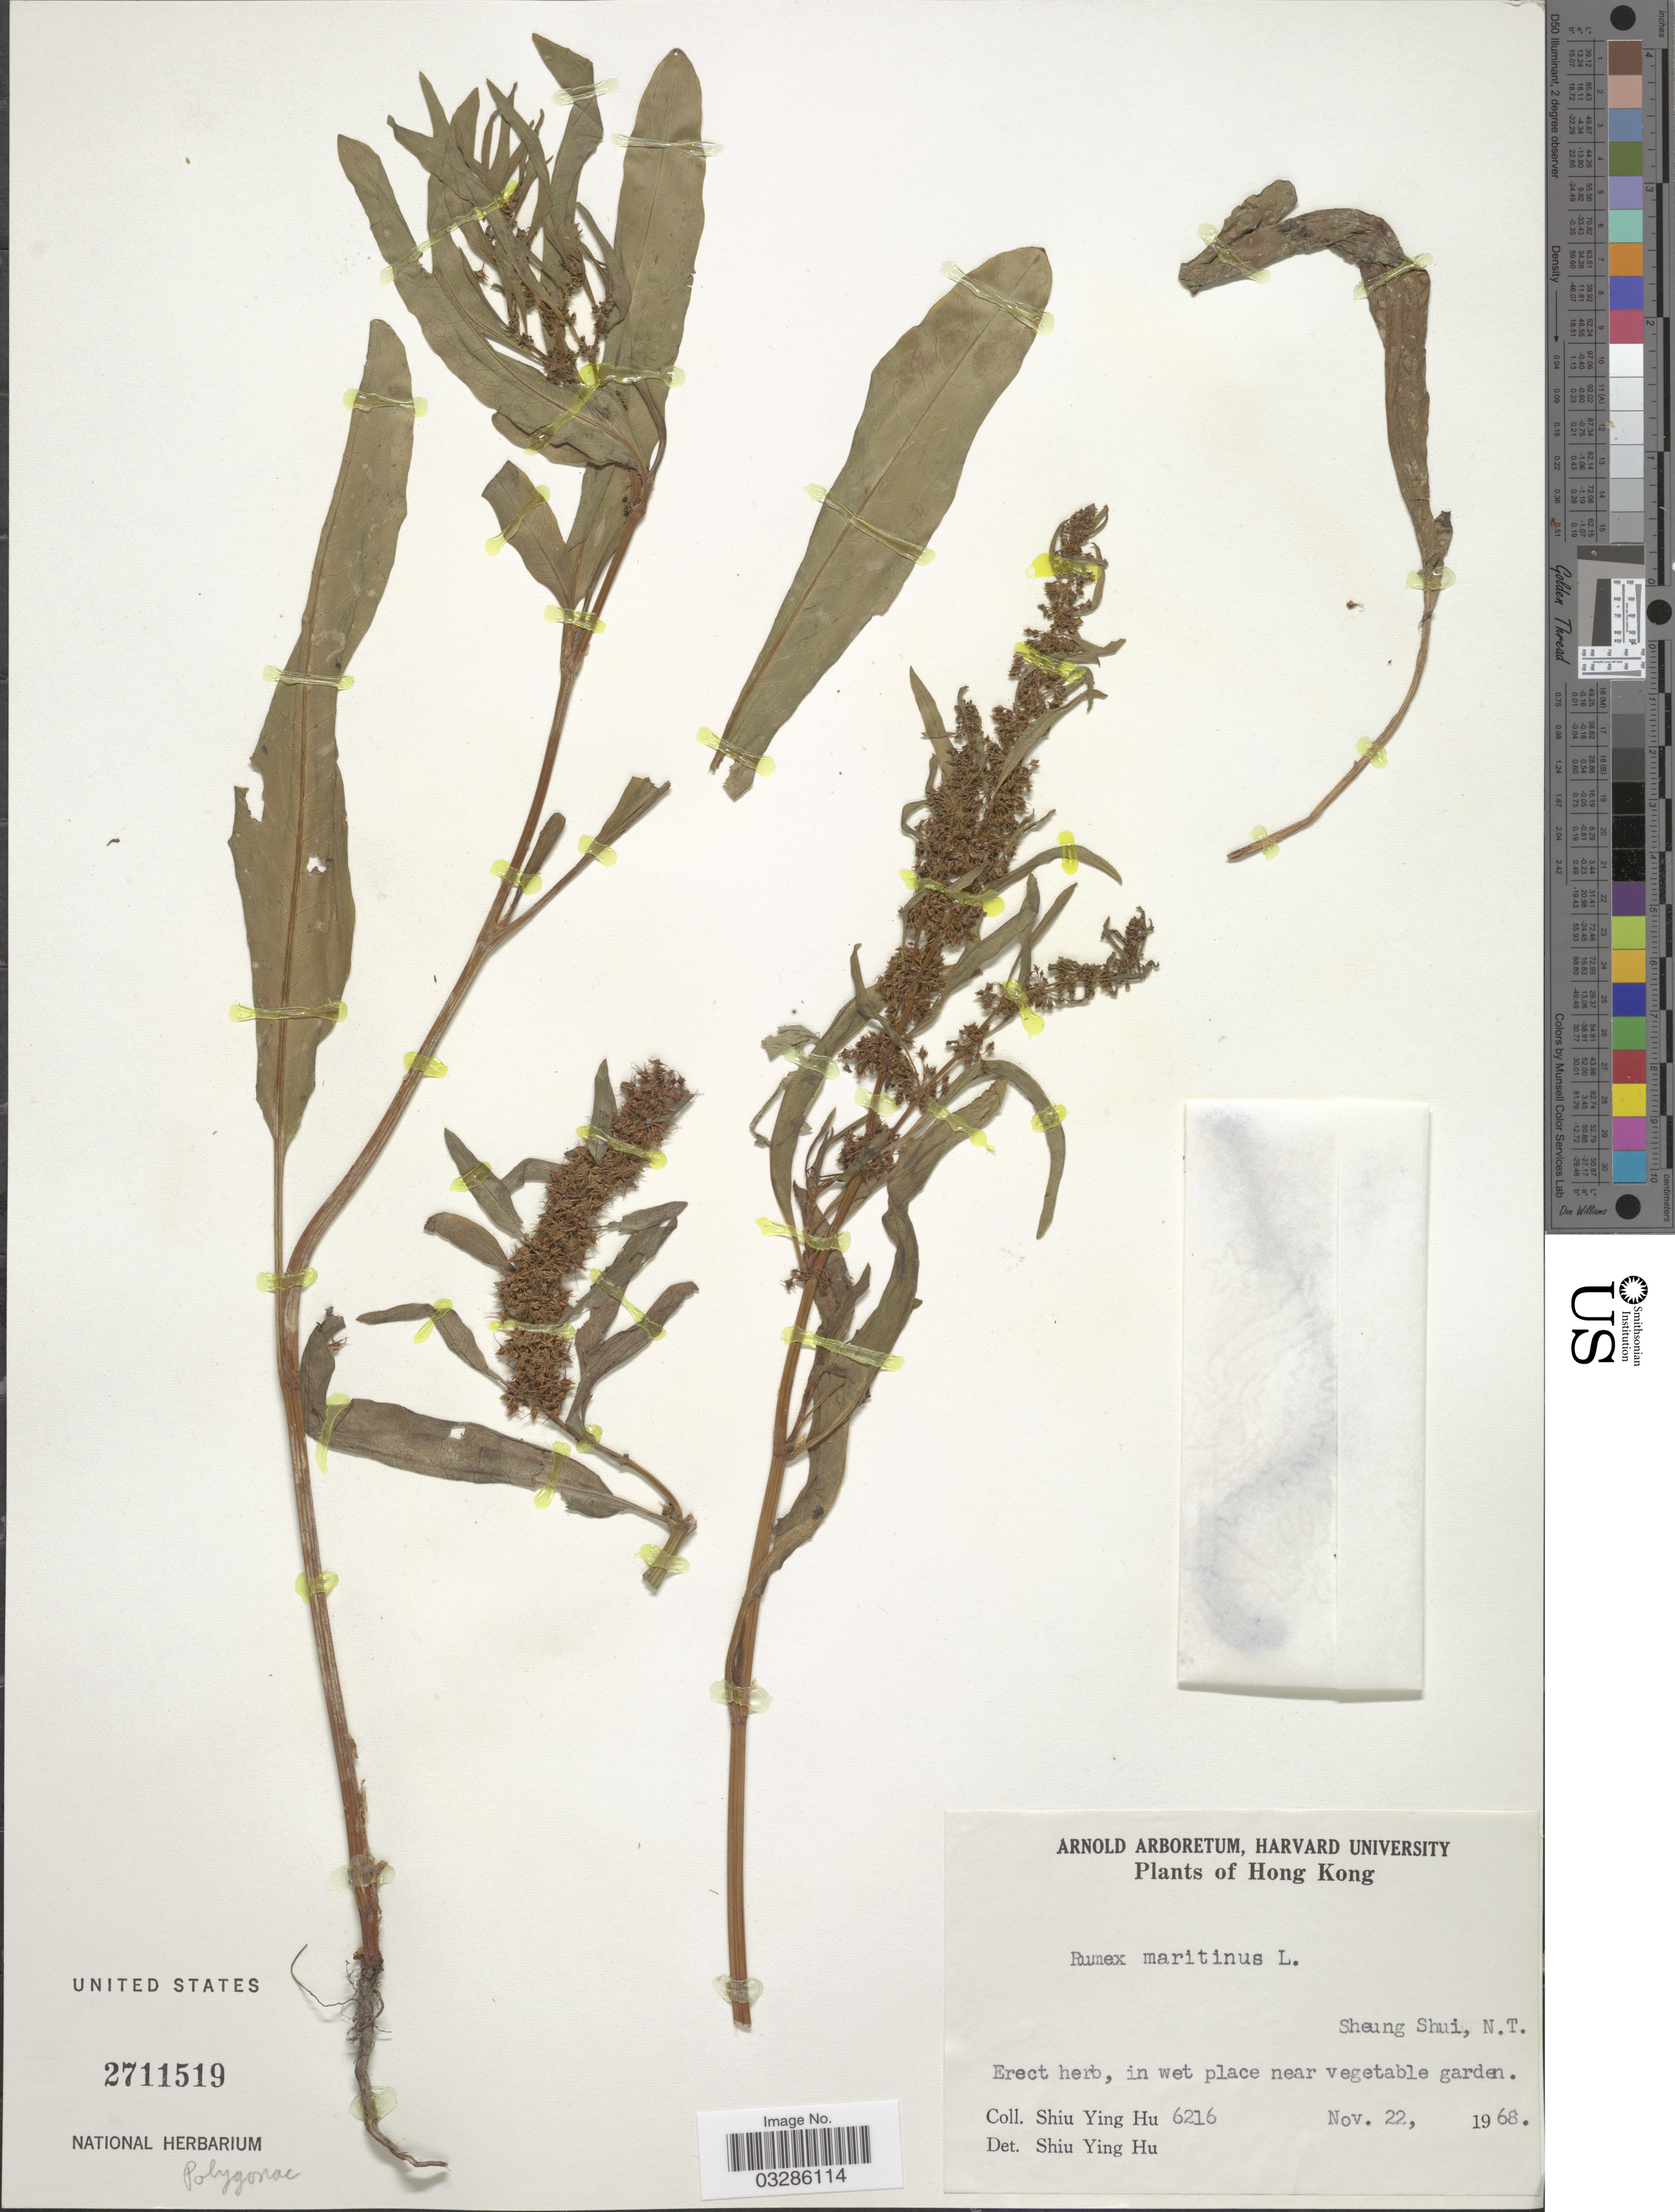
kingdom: Plantae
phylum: Tracheophyta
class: Magnoliopsida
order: Caryophyllales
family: Polygonaceae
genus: Rumex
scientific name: Rumex maritimus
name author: L.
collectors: S. Y. Hu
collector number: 6216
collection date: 1968-11-22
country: China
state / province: Hong Kong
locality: Sheung Shui, N.T.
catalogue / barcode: US 2711519